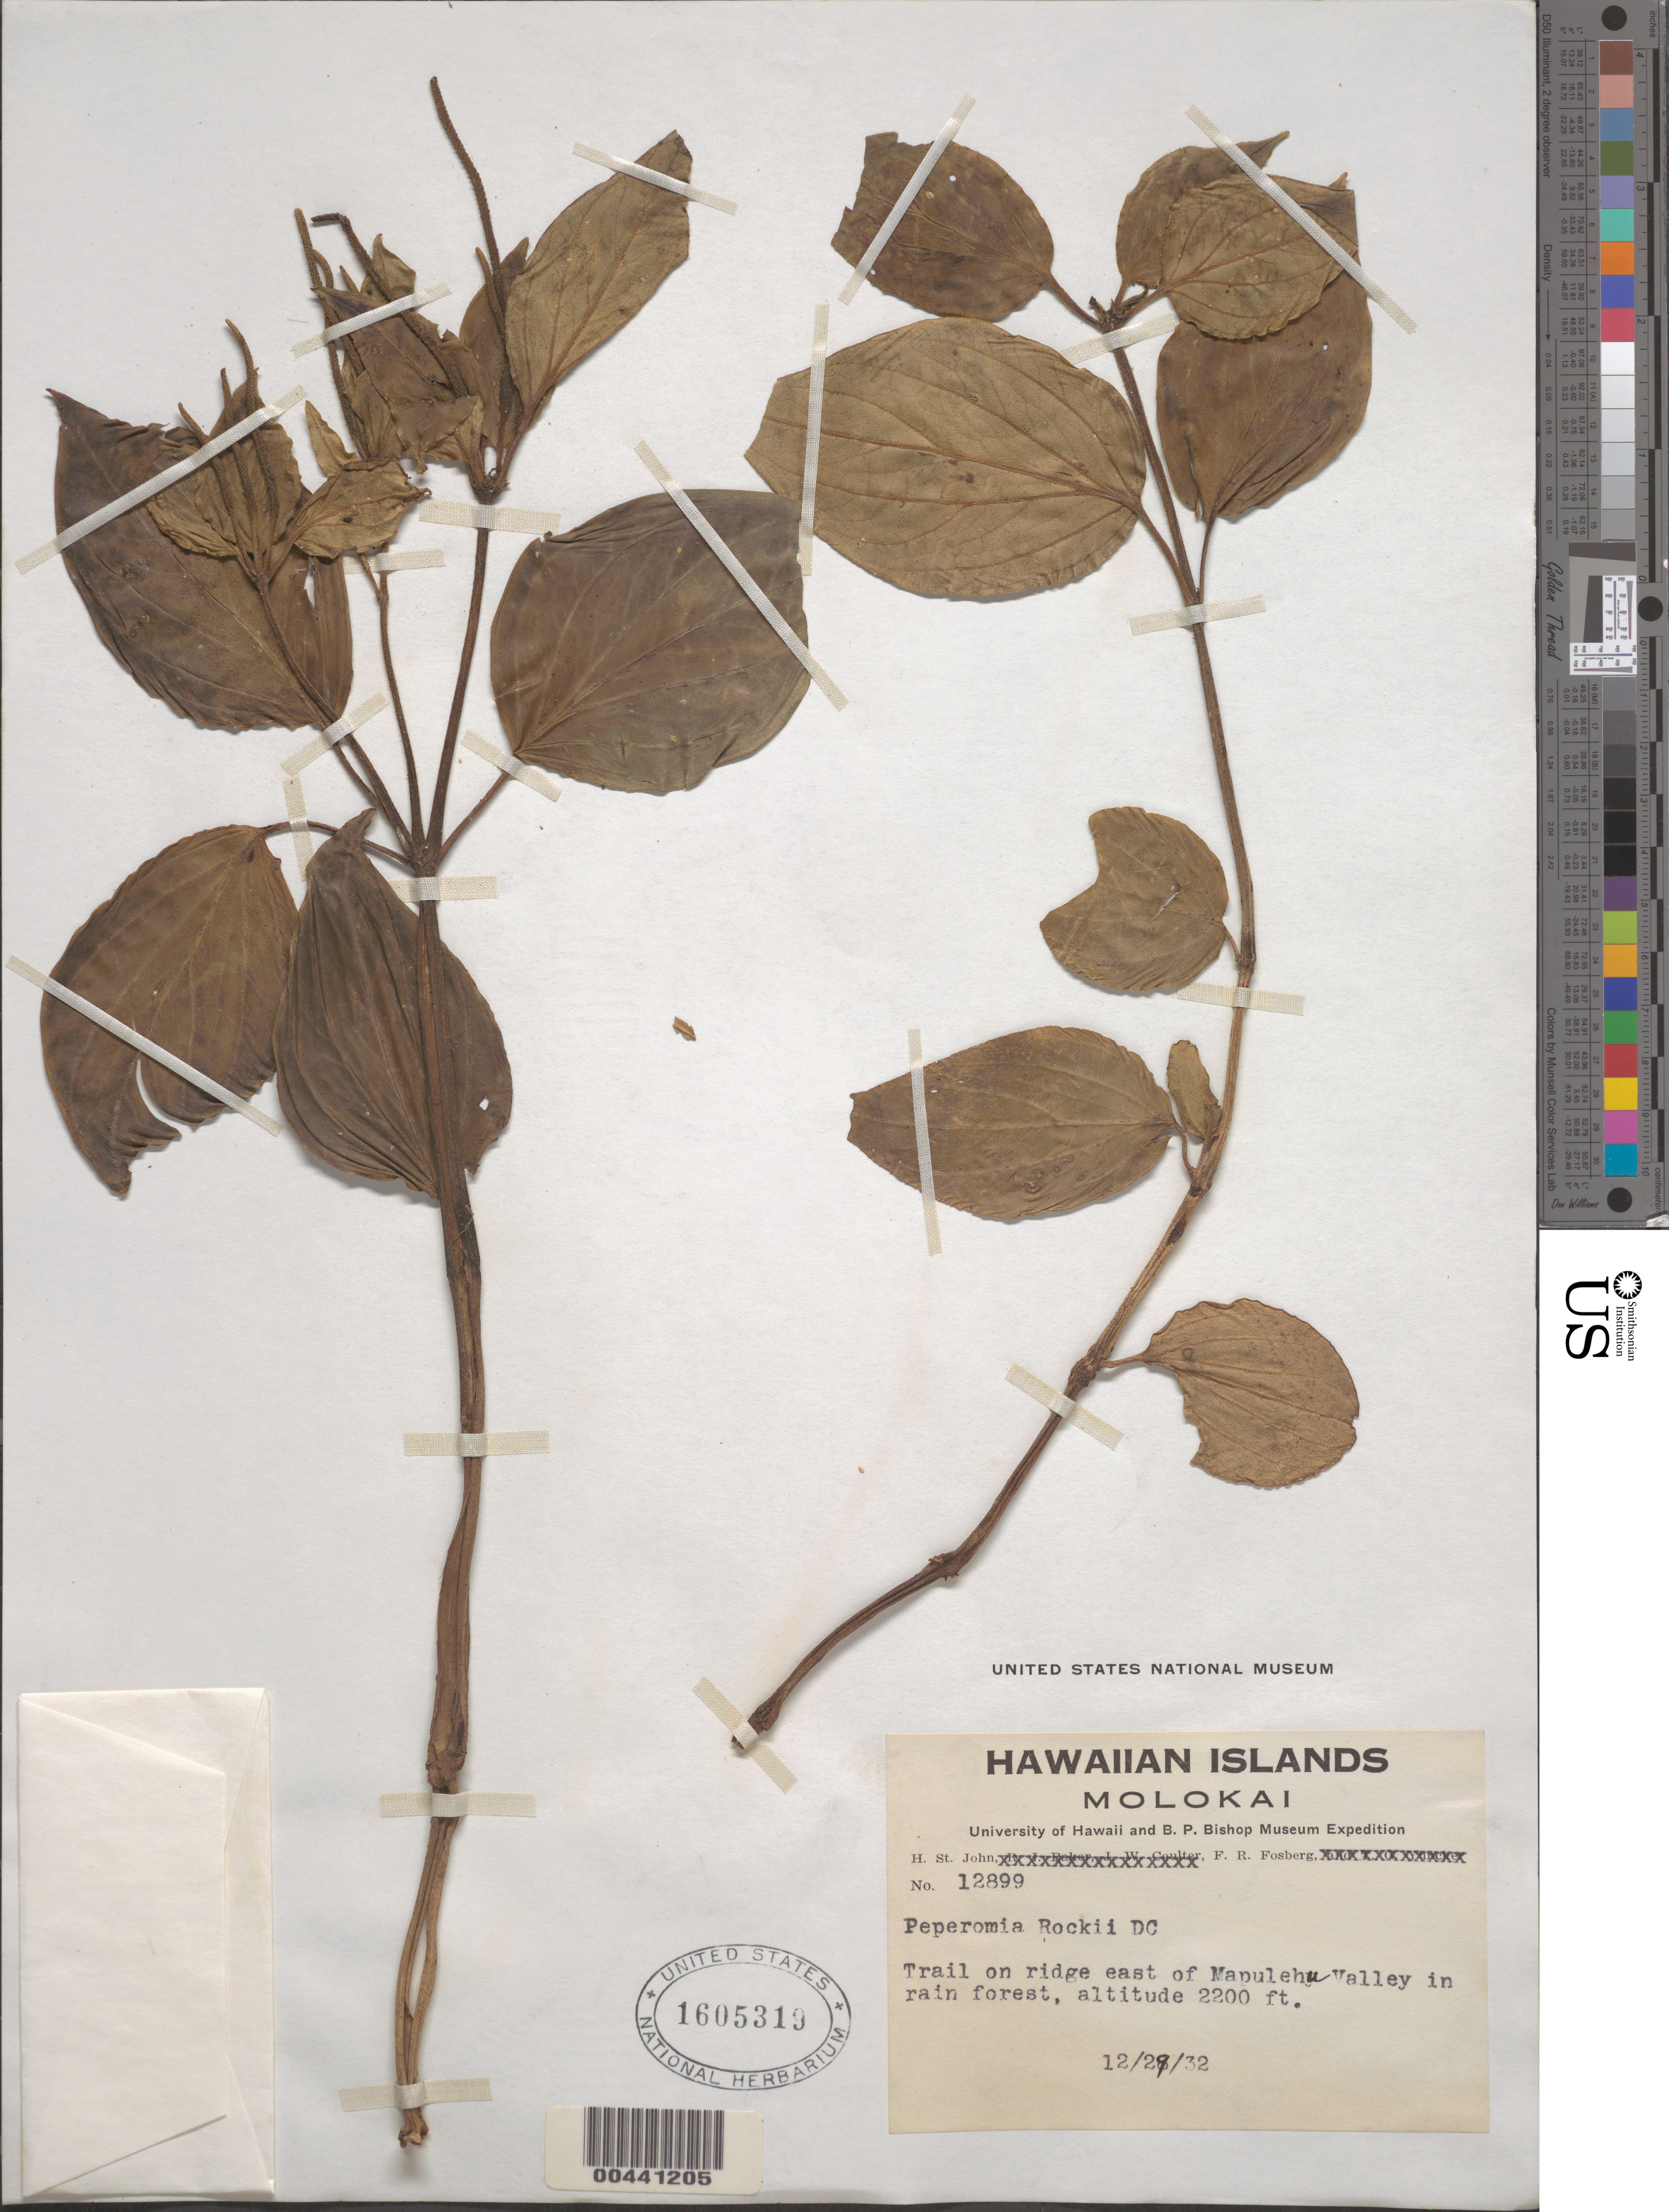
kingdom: Plantae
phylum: Tracheophyta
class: Magnoliopsida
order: Piperales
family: Piperaceae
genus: Peperomia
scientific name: Peperomia rockii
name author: C. DC.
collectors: H. St. John & F. R. Fosberg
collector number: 12899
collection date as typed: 29 Dec 1932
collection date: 1932-12-29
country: United States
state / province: Hawaii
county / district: Maui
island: Moloka'i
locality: Trail on ridge E of Mapulehu Valley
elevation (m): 671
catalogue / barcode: US 1605319